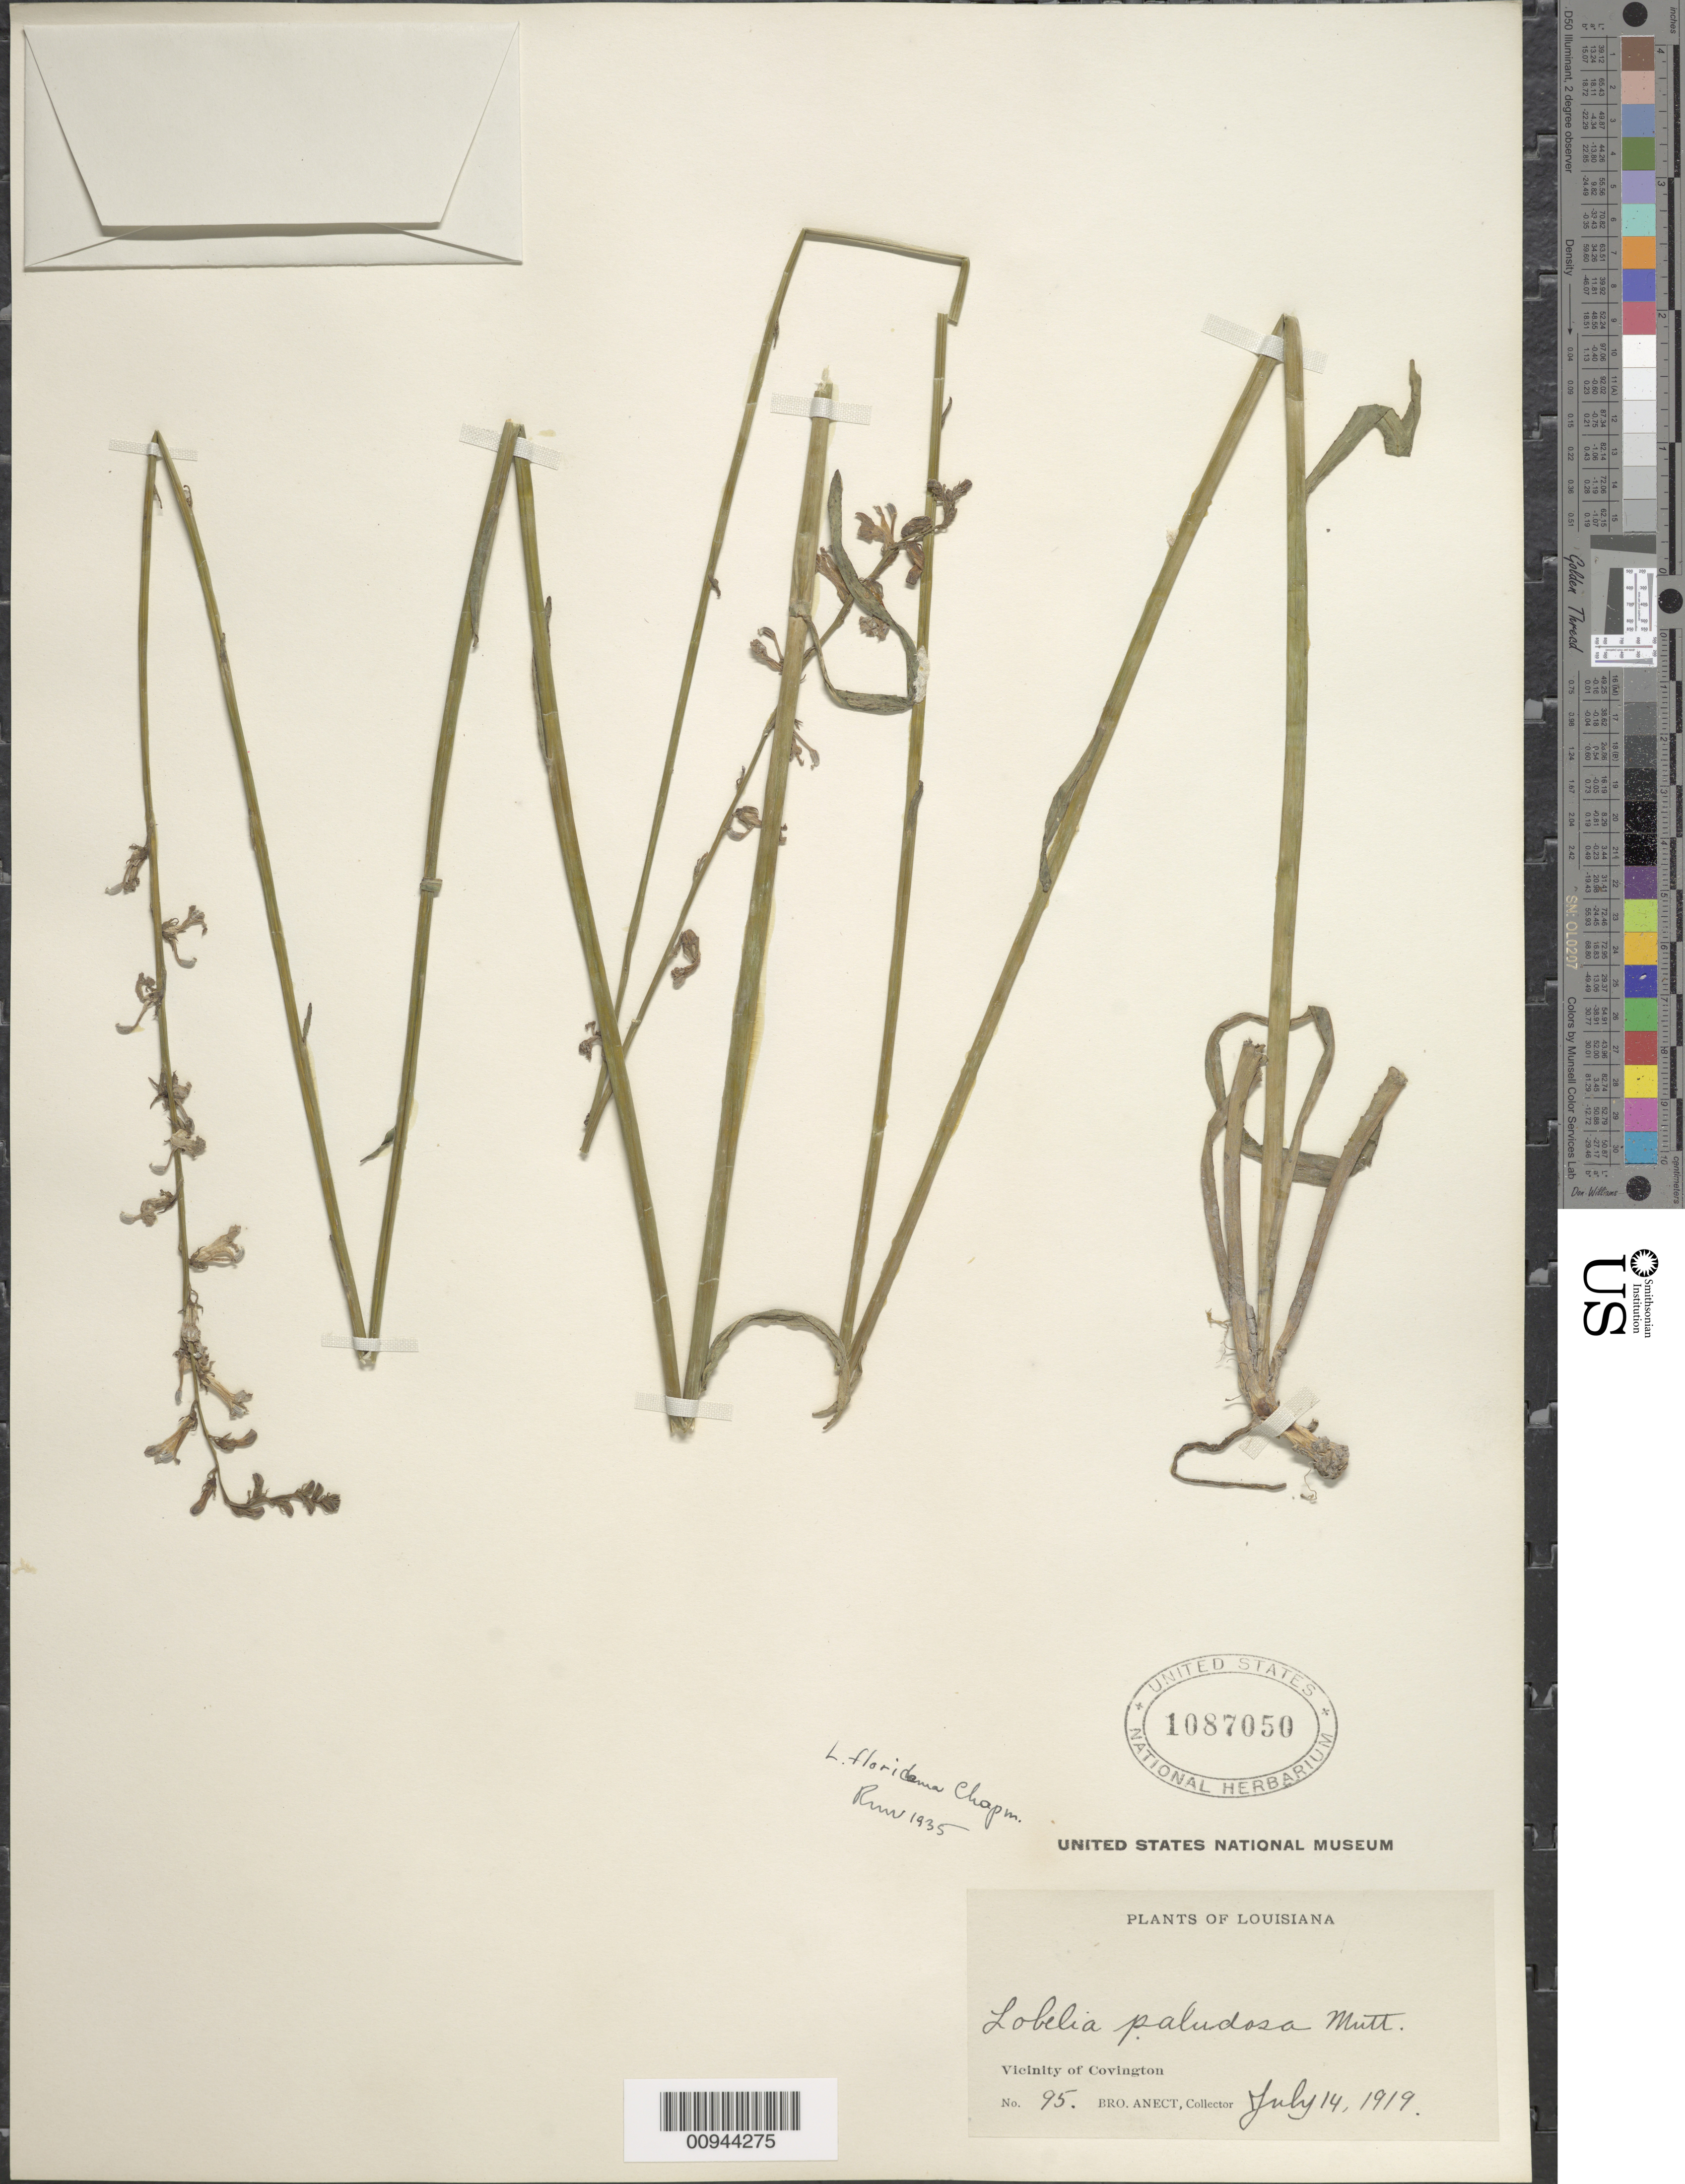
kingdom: Plantae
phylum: Tracheophyta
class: Magnoliopsida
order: Asterales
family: Campanulaceae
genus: Lobelia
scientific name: Lobelia floridana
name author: Chapm.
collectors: B. Anect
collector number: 95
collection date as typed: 14 Jul 1919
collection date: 1919-07-14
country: United States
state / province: Louisiana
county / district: Saint Tammany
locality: Covington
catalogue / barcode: US 1087050